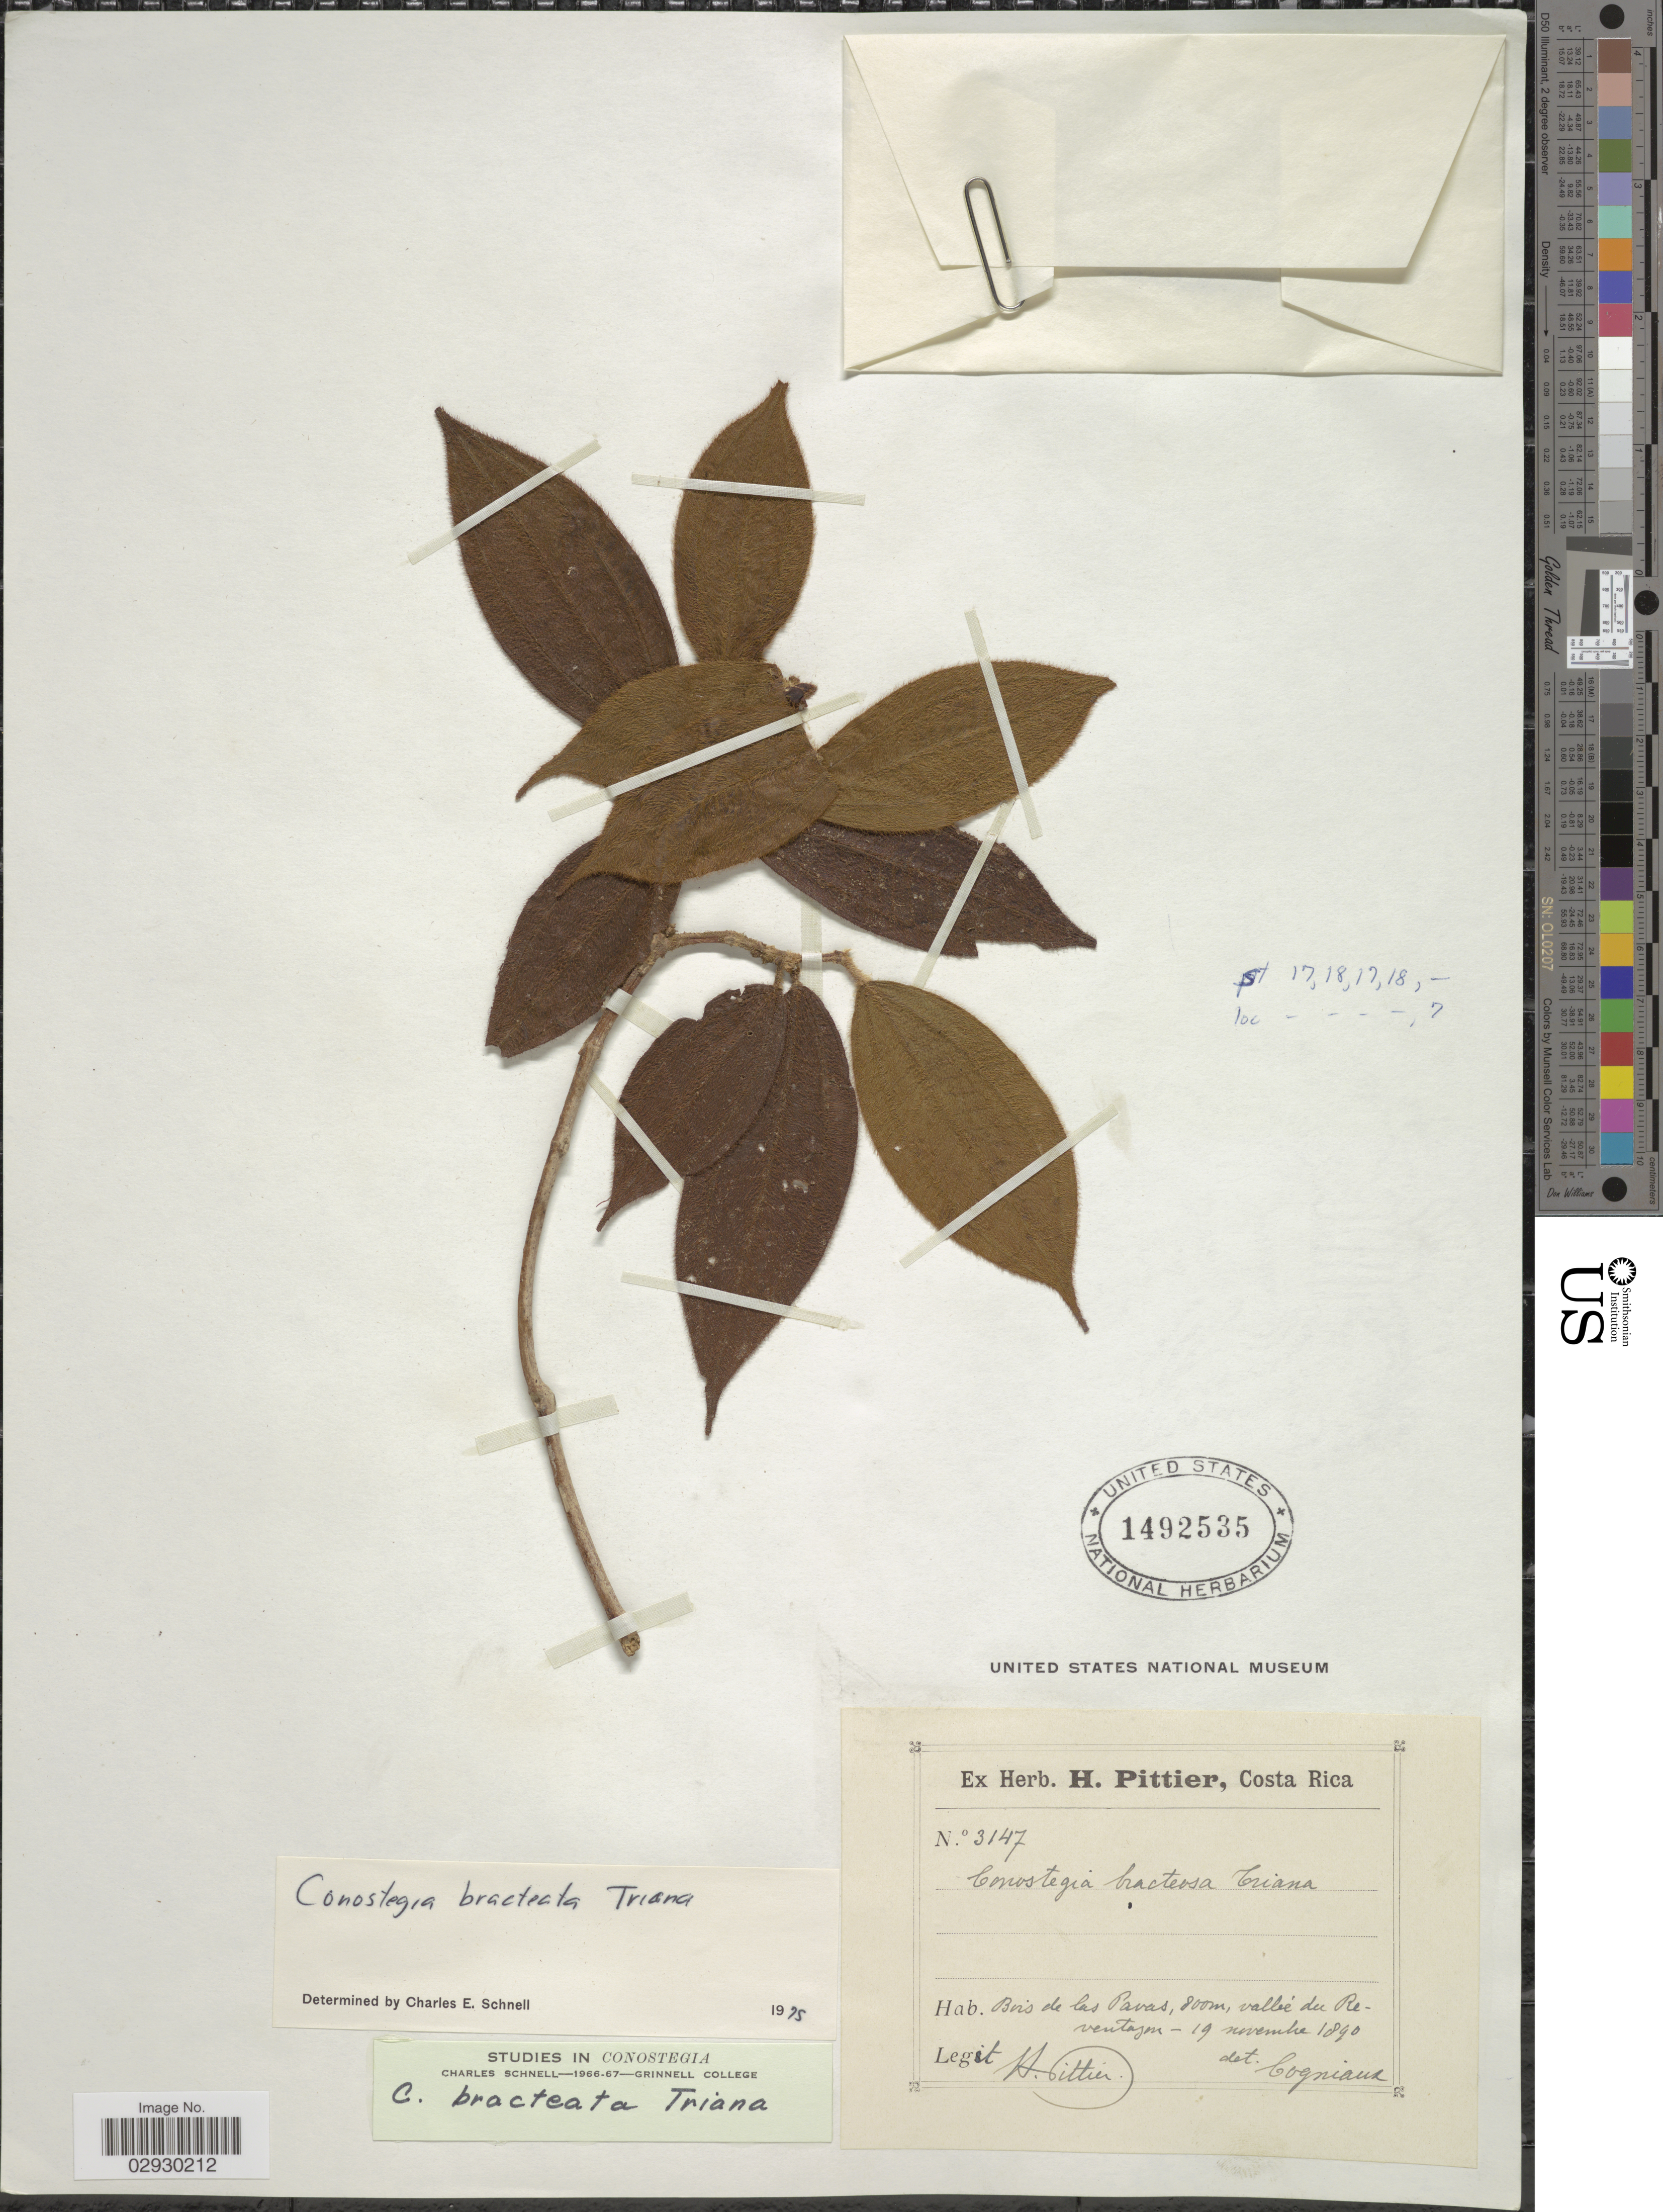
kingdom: Plantae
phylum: Tracheophyta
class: Magnoliopsida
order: Myrtales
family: Melastomataceae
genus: Conostegia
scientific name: Conostegia bracteata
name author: Triana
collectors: H. F. Pittier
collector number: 3147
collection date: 1890-11-19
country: Costa Rica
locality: Bois de las Pavas, valleé du Reventazon.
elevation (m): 800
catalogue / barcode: US 1492535